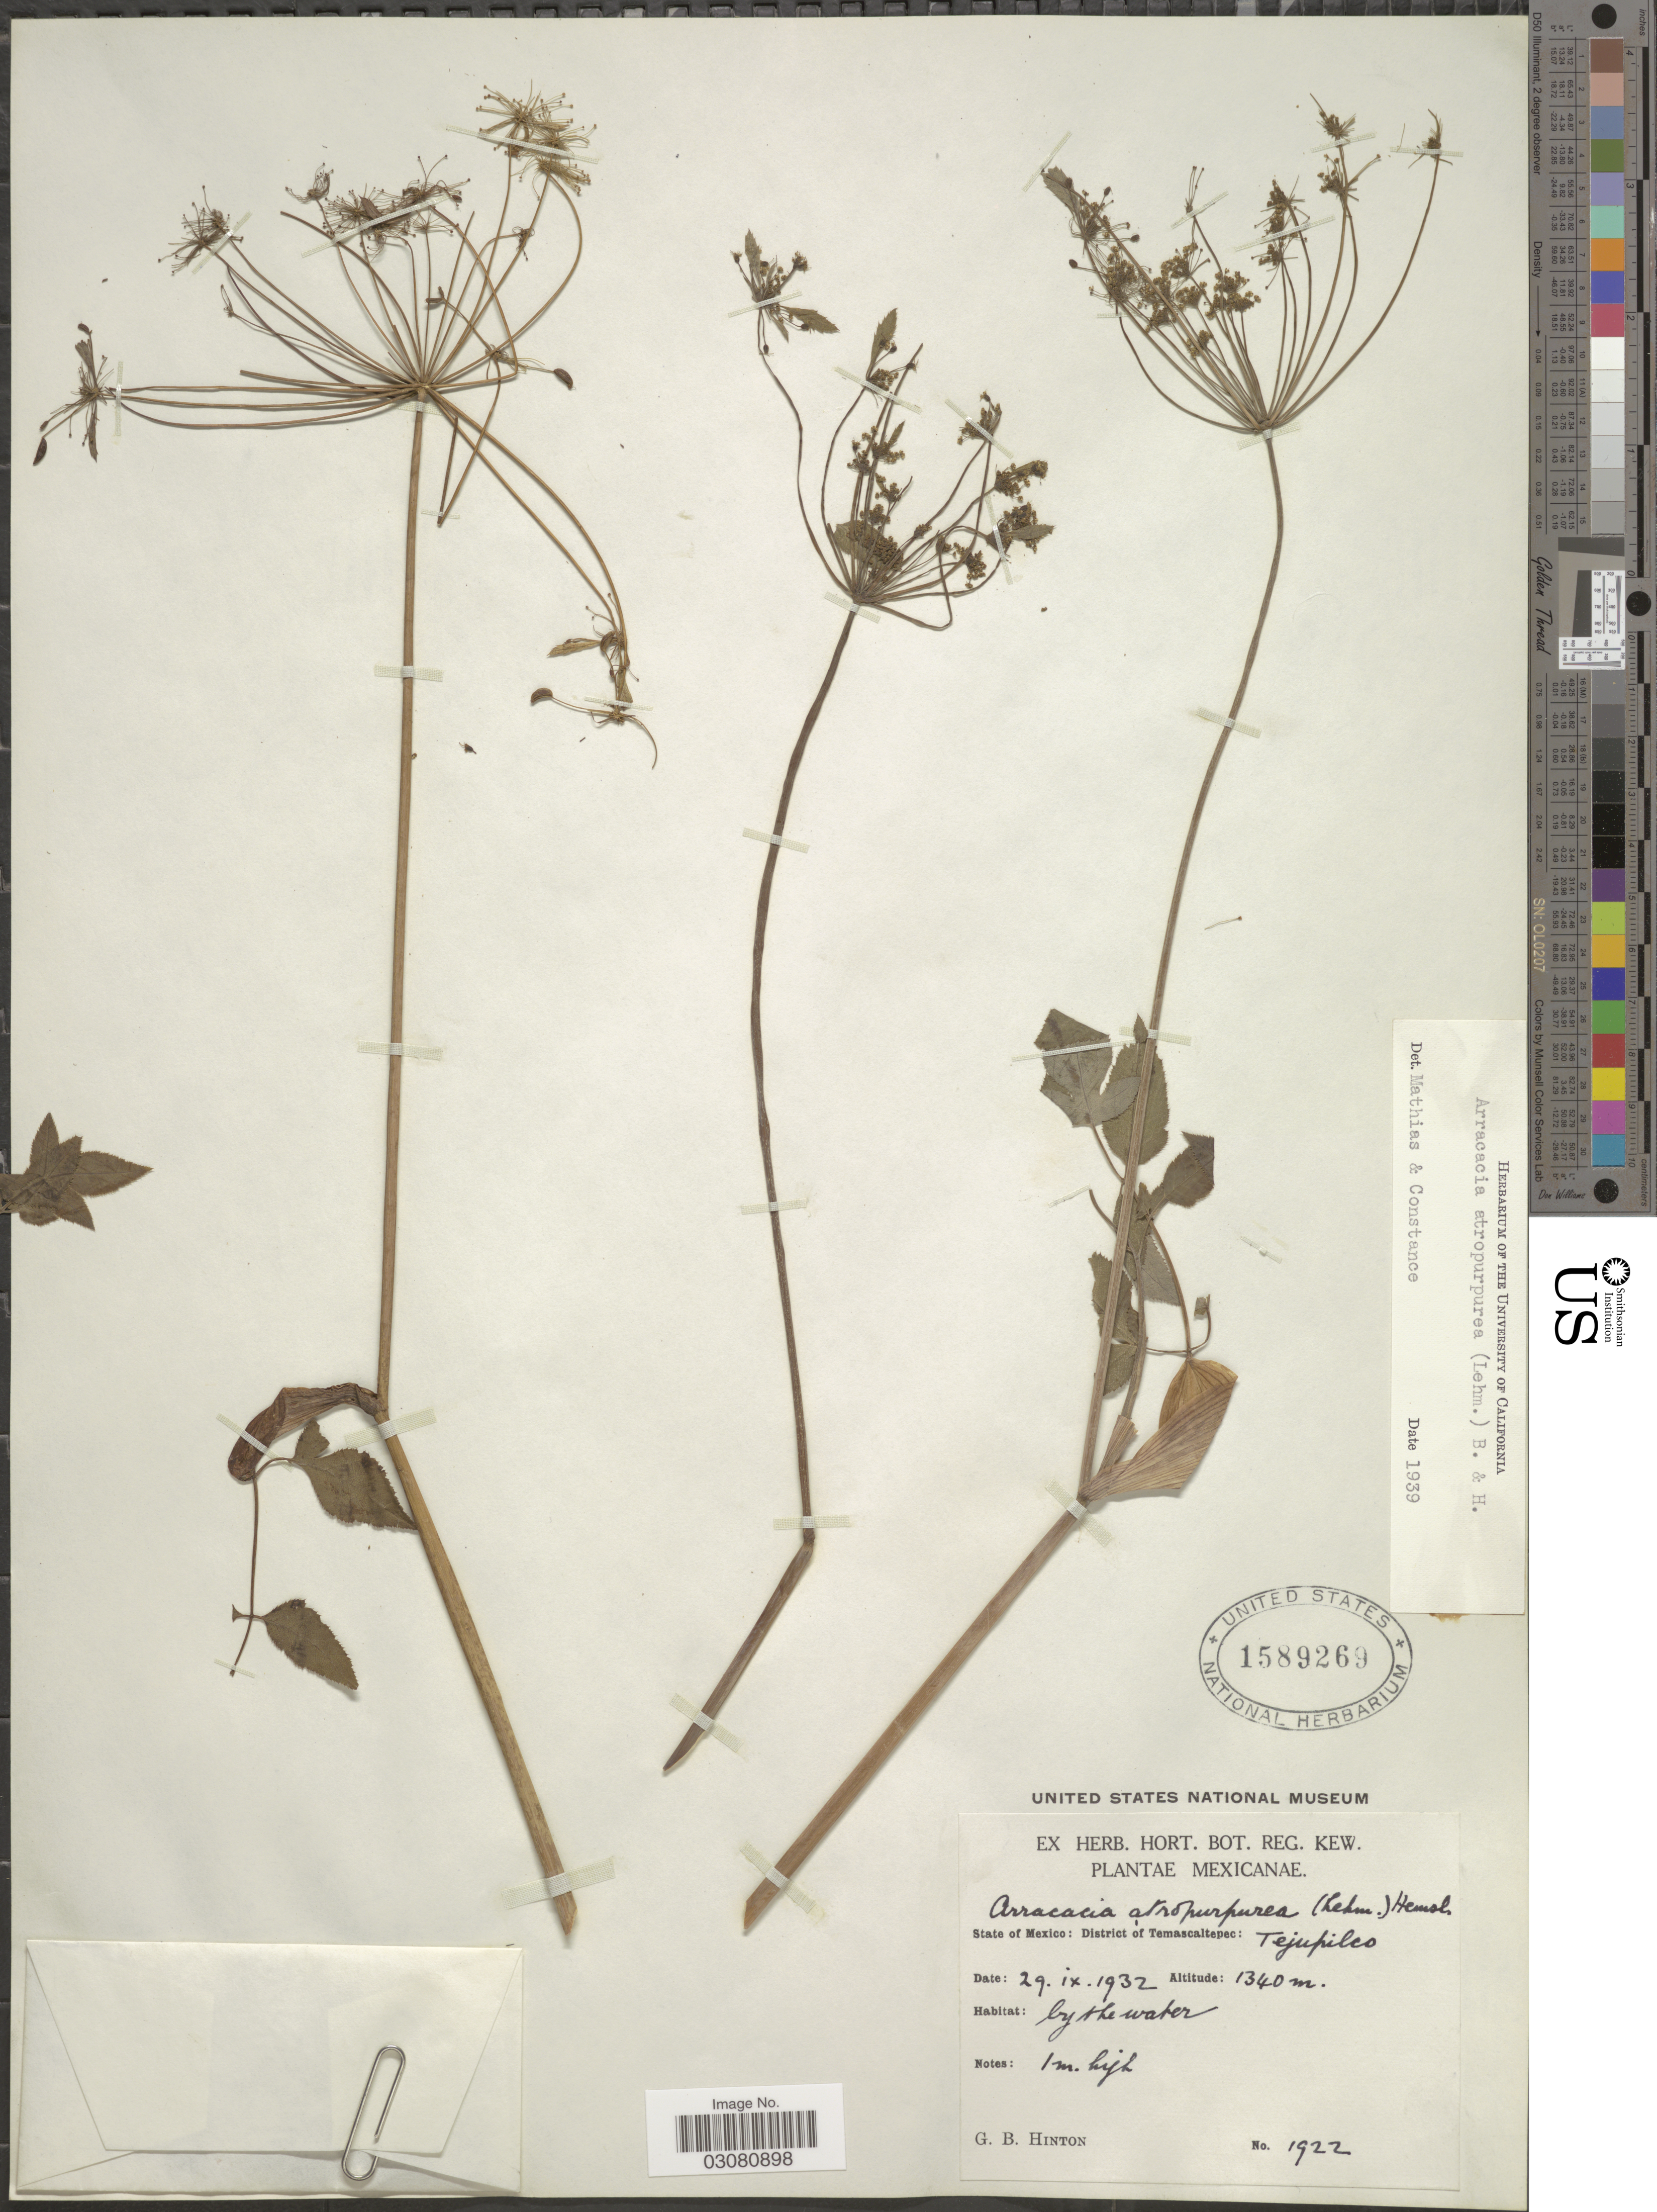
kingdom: Plantae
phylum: Tracheophyta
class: Magnoliopsida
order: Apiales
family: Apiaceae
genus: Arracacia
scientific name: Arracacia atropurpurea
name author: (Lehm.) Benth. & Hook. f. ex Hemsl.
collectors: G. B. Hinton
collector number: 1922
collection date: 1932-09-29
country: Mexico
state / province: México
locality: District of Temascaltepec: Tejupilco.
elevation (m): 1340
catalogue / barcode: US 1589269